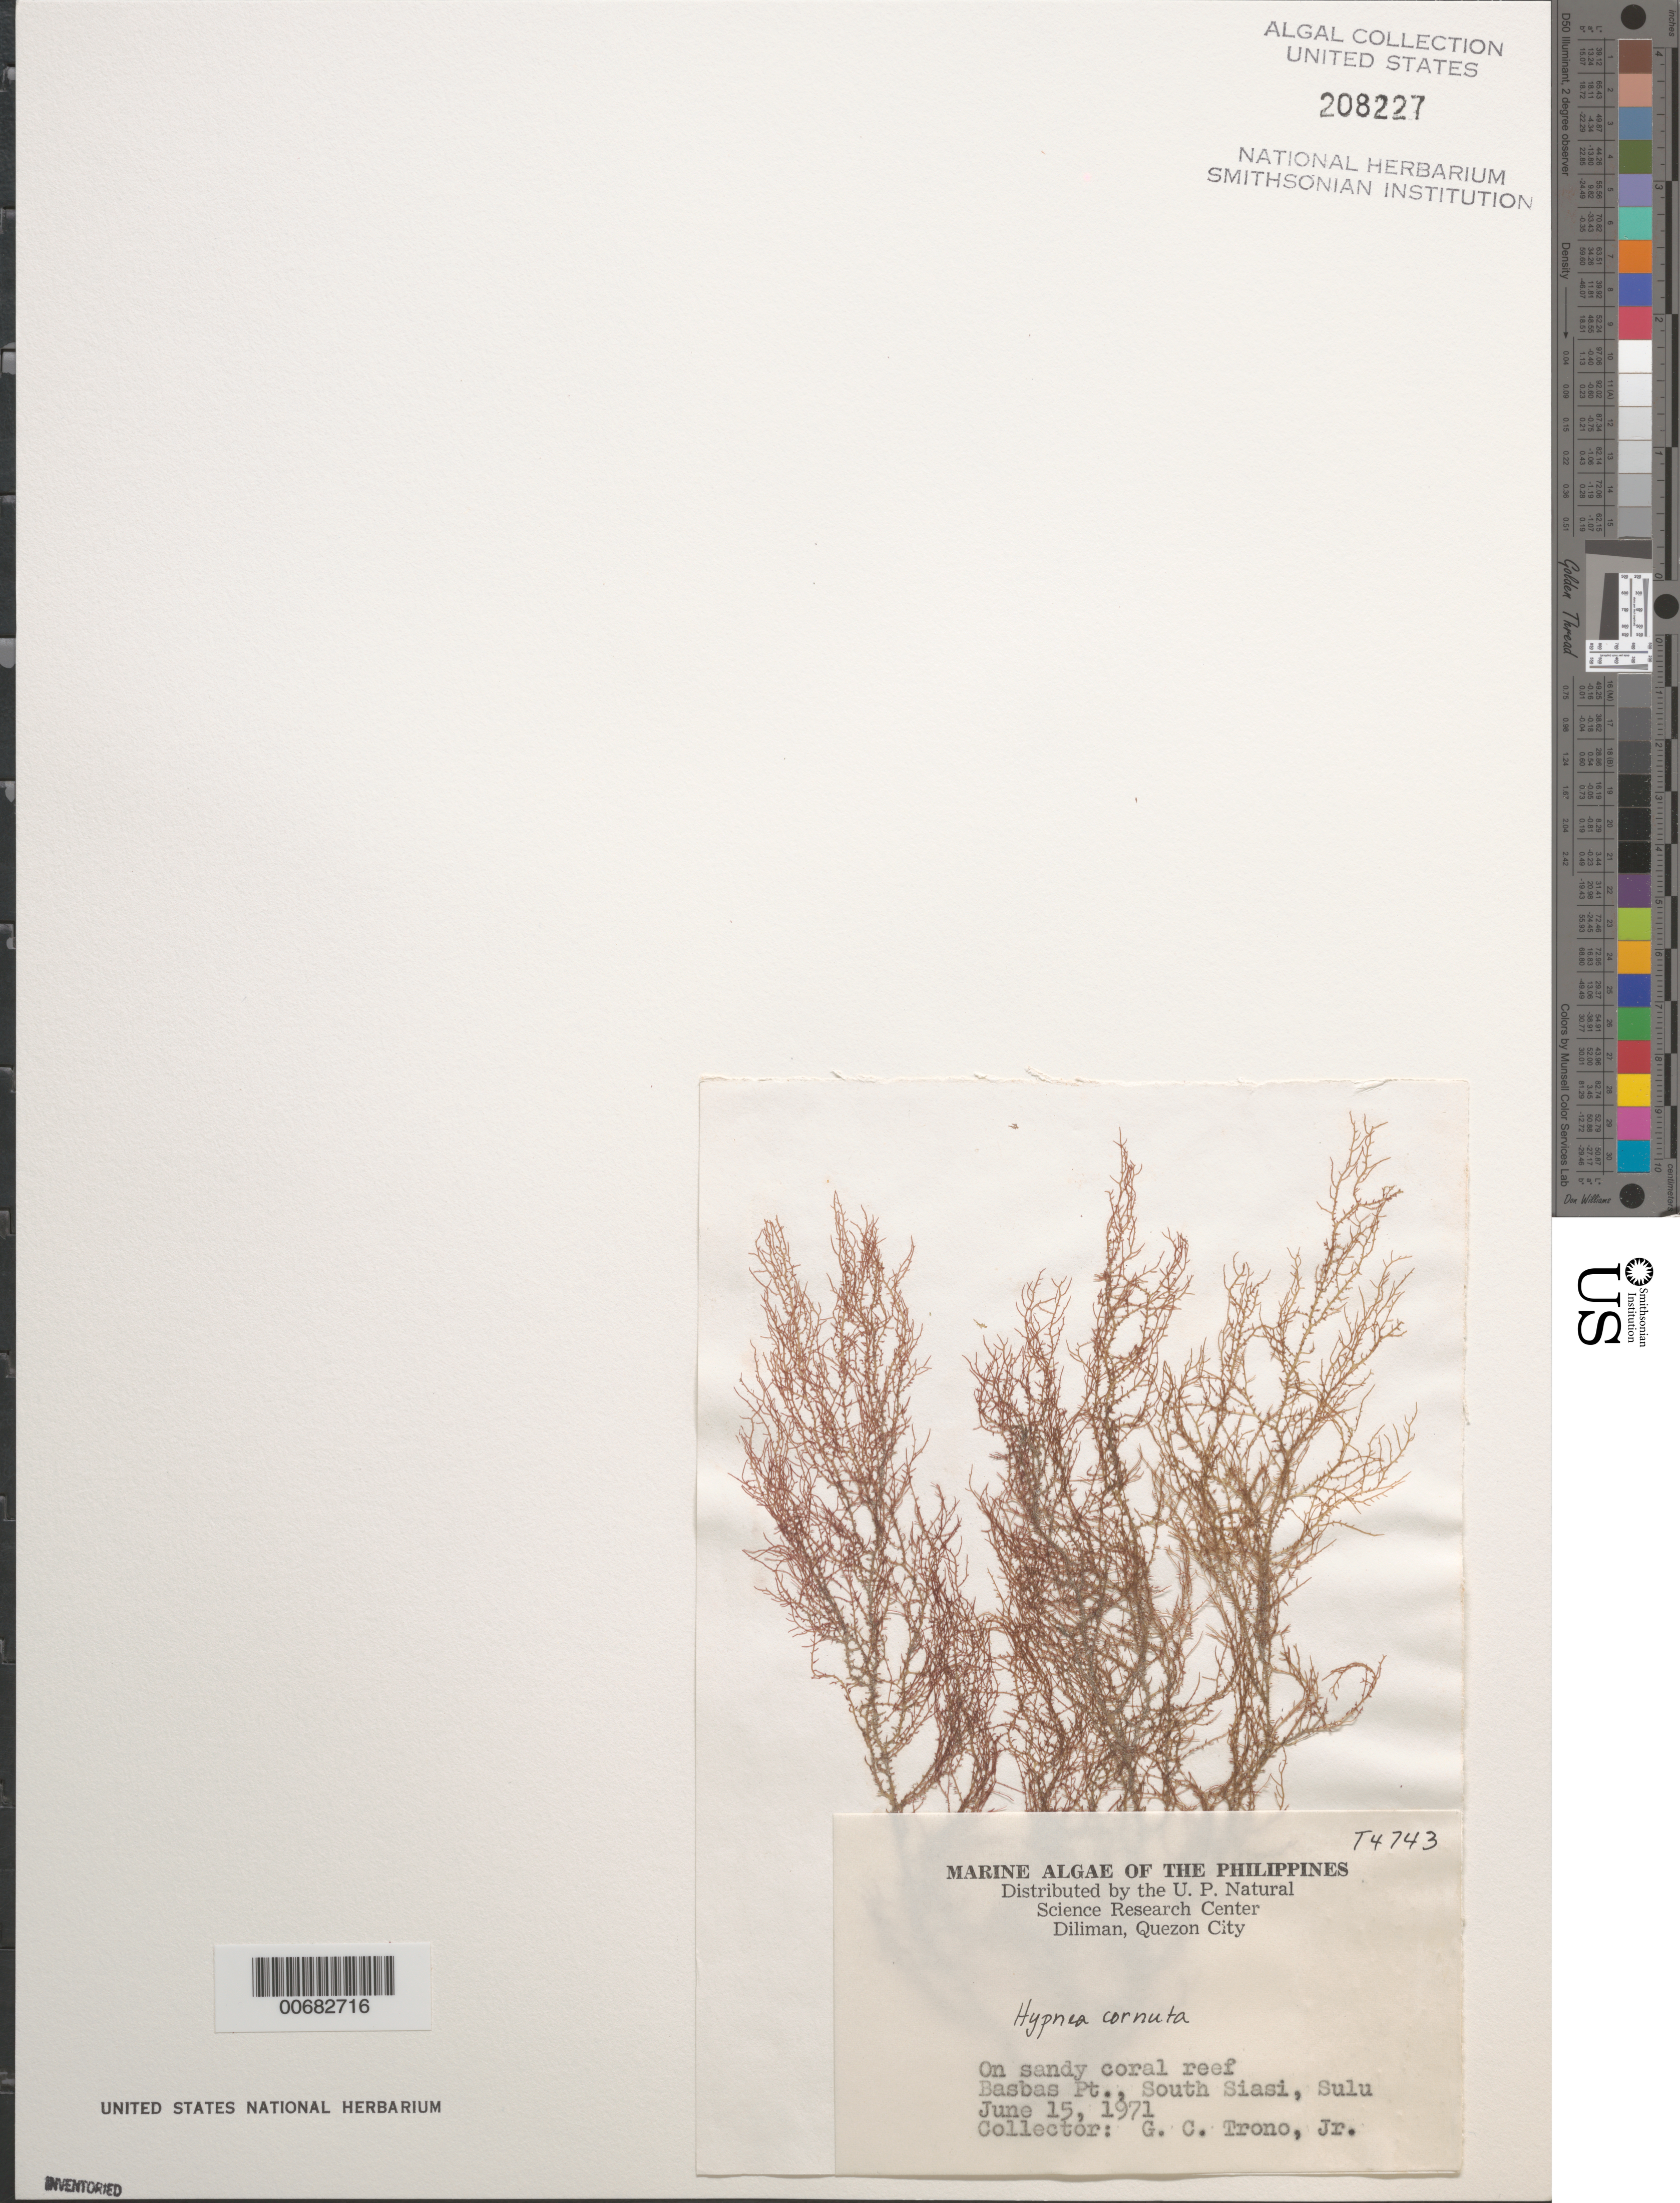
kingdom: Plantae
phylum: Rhodophyta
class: Florideophyceae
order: Gigartinales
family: Cystocloniaceae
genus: Hypnea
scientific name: Hypnea cornuta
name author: (Kütz.) J. Agardh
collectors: G. Trono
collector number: T4743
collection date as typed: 15 June 1971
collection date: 1971-06-15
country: Philippines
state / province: Muslim Mindanao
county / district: Sulu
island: Siasi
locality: Basbas Point, South Siasi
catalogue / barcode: US 208227